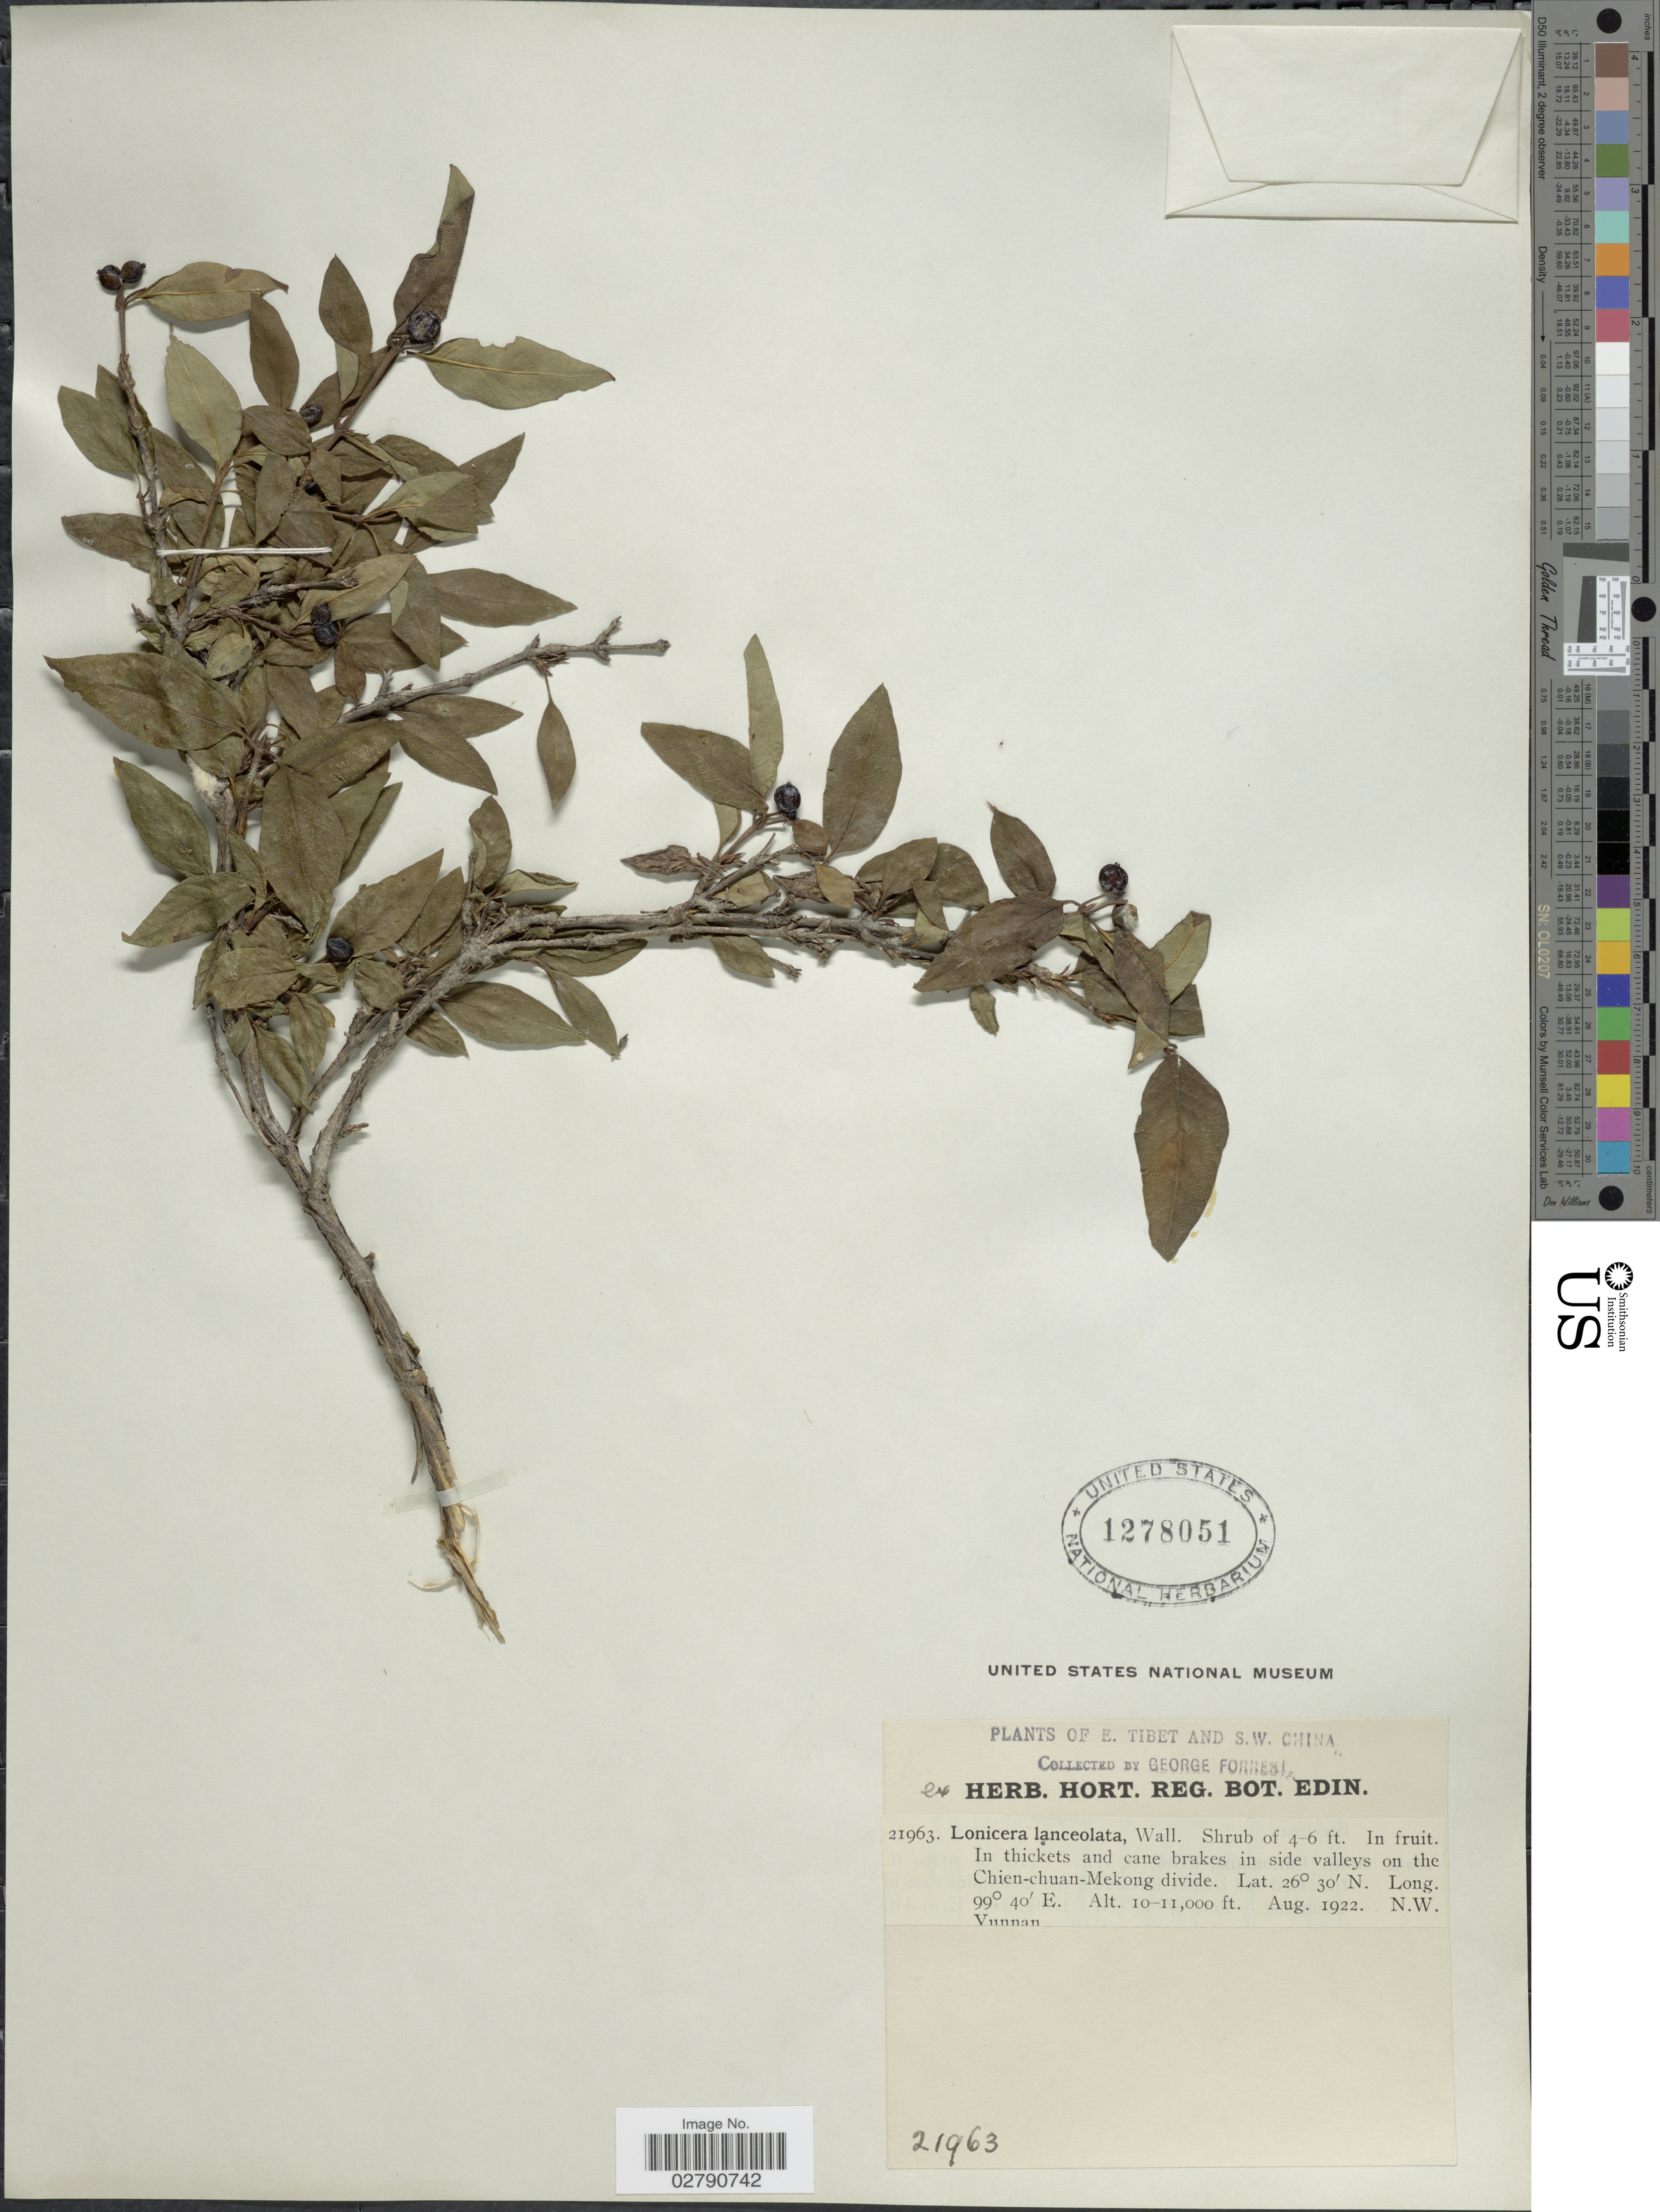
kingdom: Plantae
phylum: Tracheophyta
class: Magnoliopsida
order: Dipsacales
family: Caprifoliaceae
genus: Lonicera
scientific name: Lonicera lanceolata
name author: Wall.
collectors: G. Forrest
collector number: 21963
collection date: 1922-08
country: China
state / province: Yunnan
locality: E. Tibet and S.W. China. In thickets and cane brakes in side valleys on the Chien-chuan-Mekong divide.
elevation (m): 3048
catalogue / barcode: US 1278051